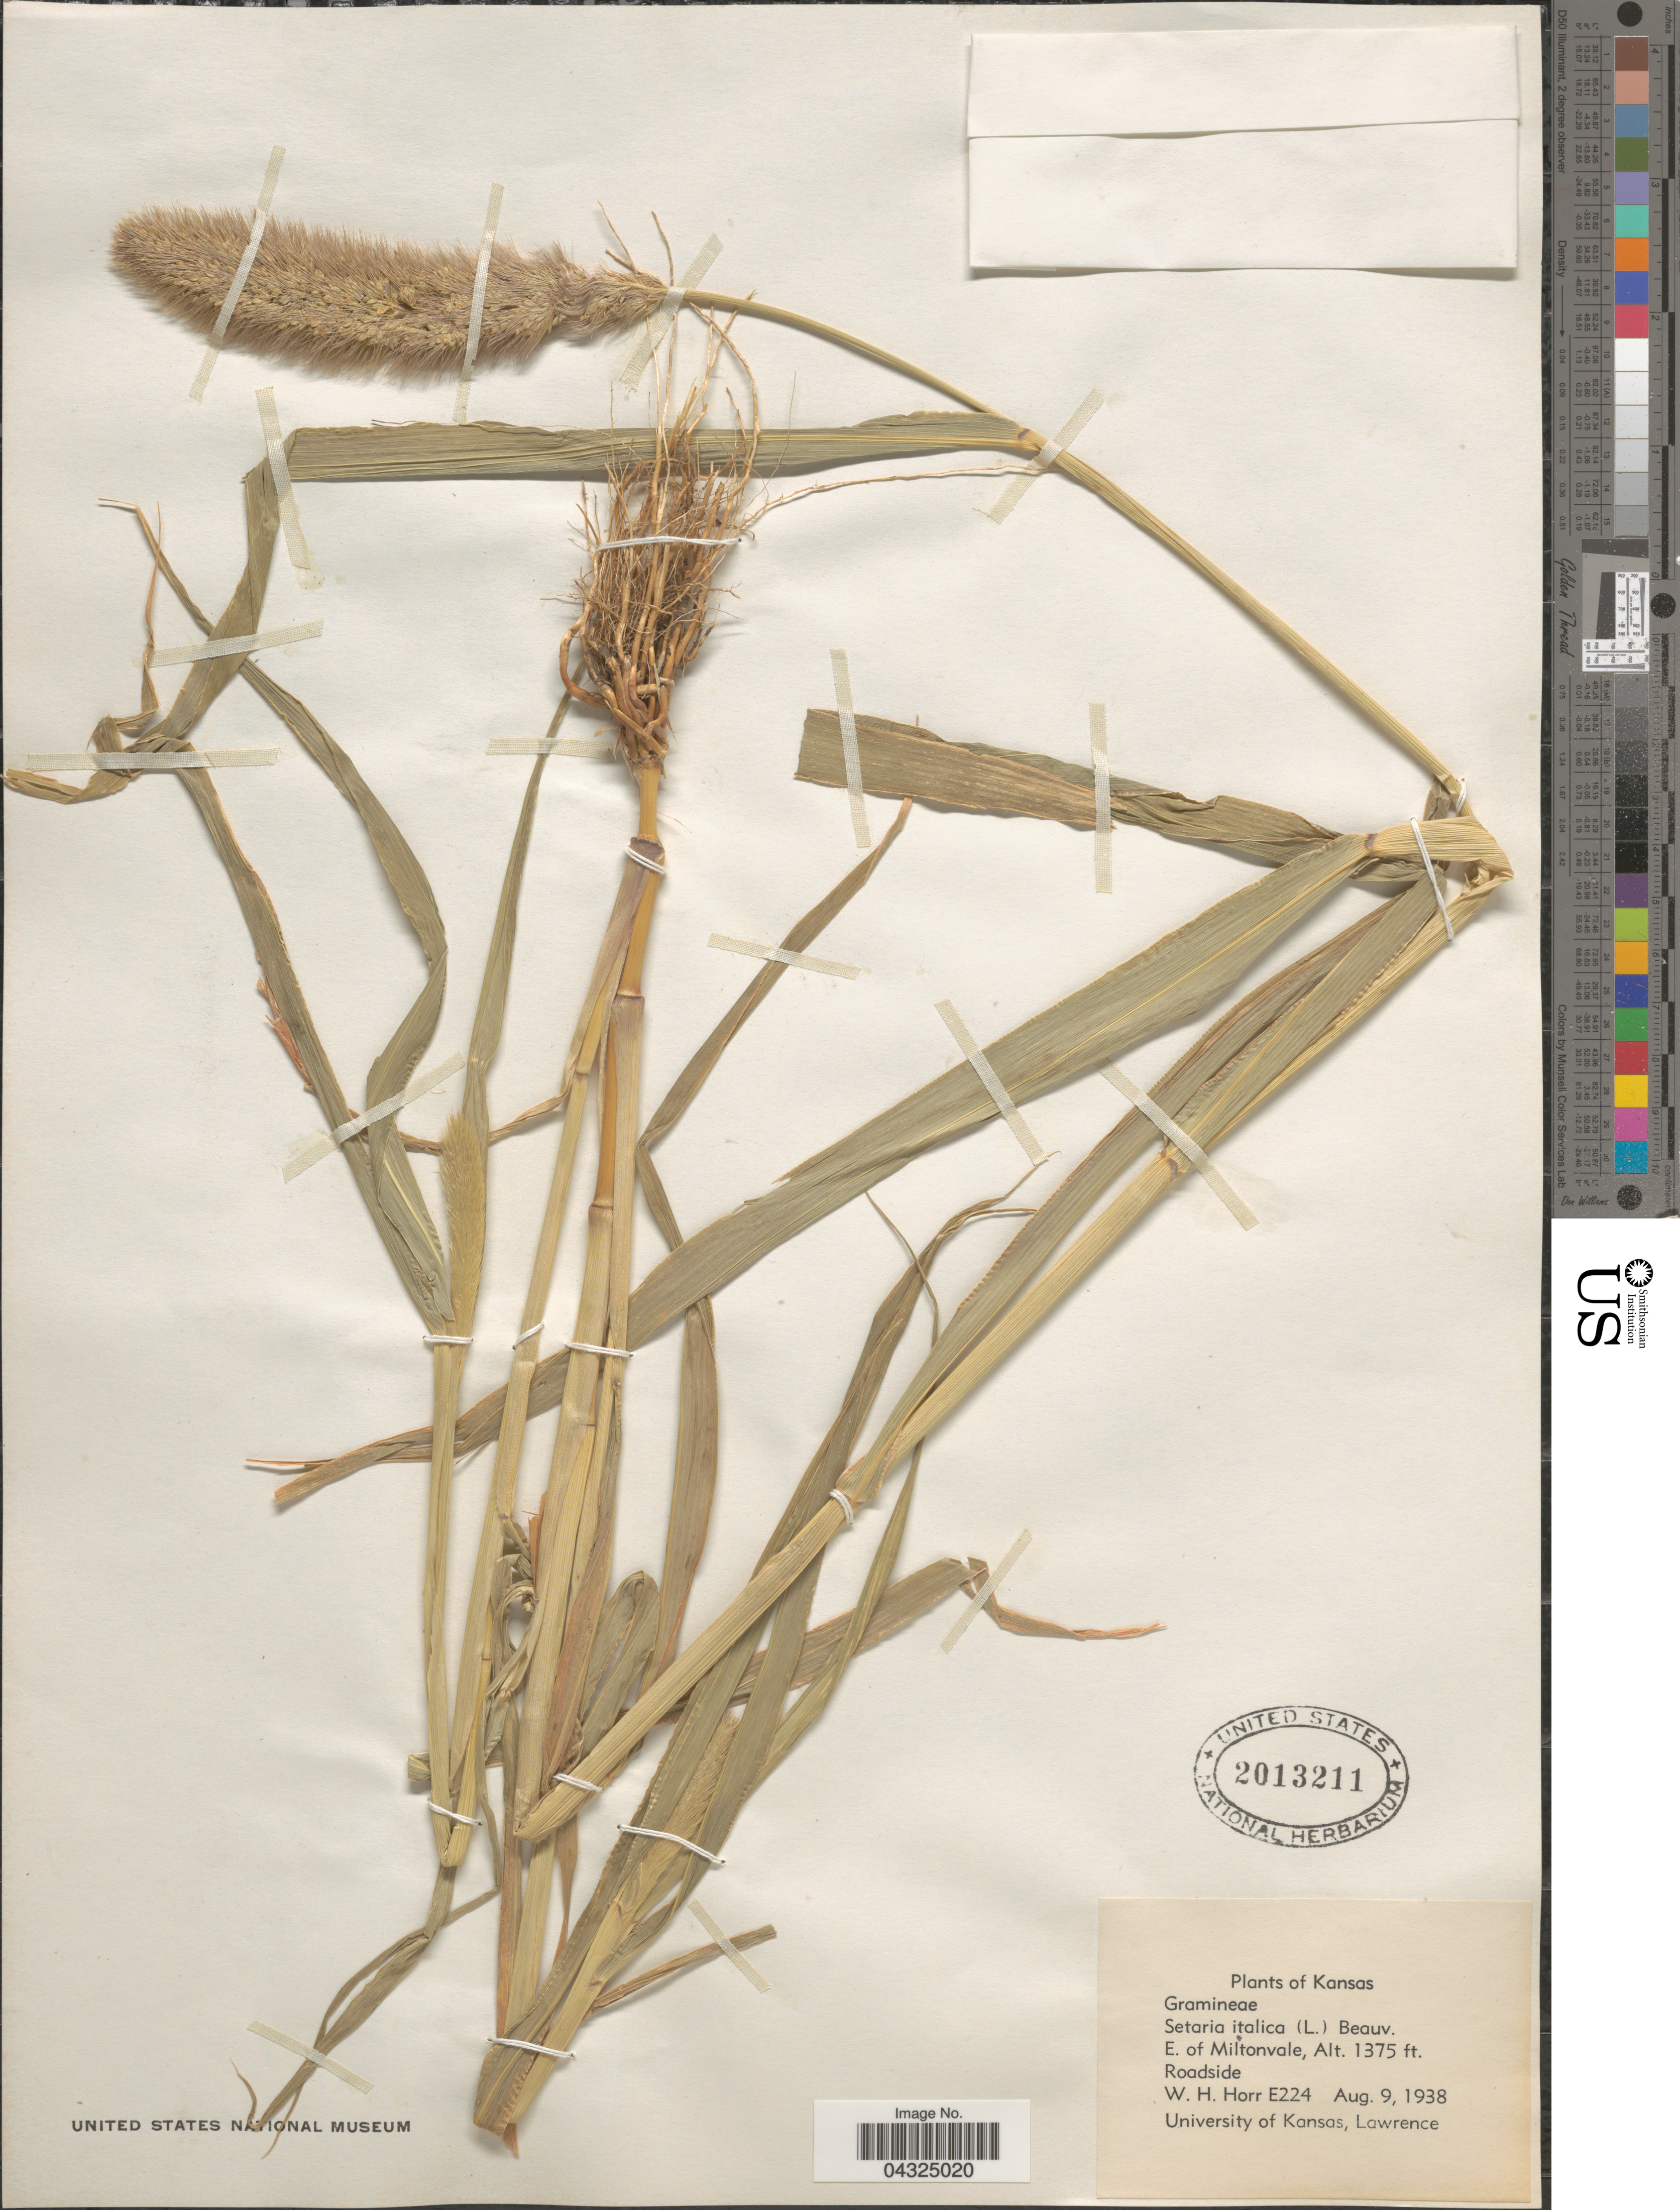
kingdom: Plantae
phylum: Tracheophyta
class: Liliopsida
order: Poales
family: Poaceae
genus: Setaria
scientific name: Setaria italica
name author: (L.) P. Beauv.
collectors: W. H. Horr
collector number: E224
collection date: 1938-08-09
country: United States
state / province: Kansas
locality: E. of Miltonvale. Roadside.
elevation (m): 419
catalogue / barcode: US 2013211